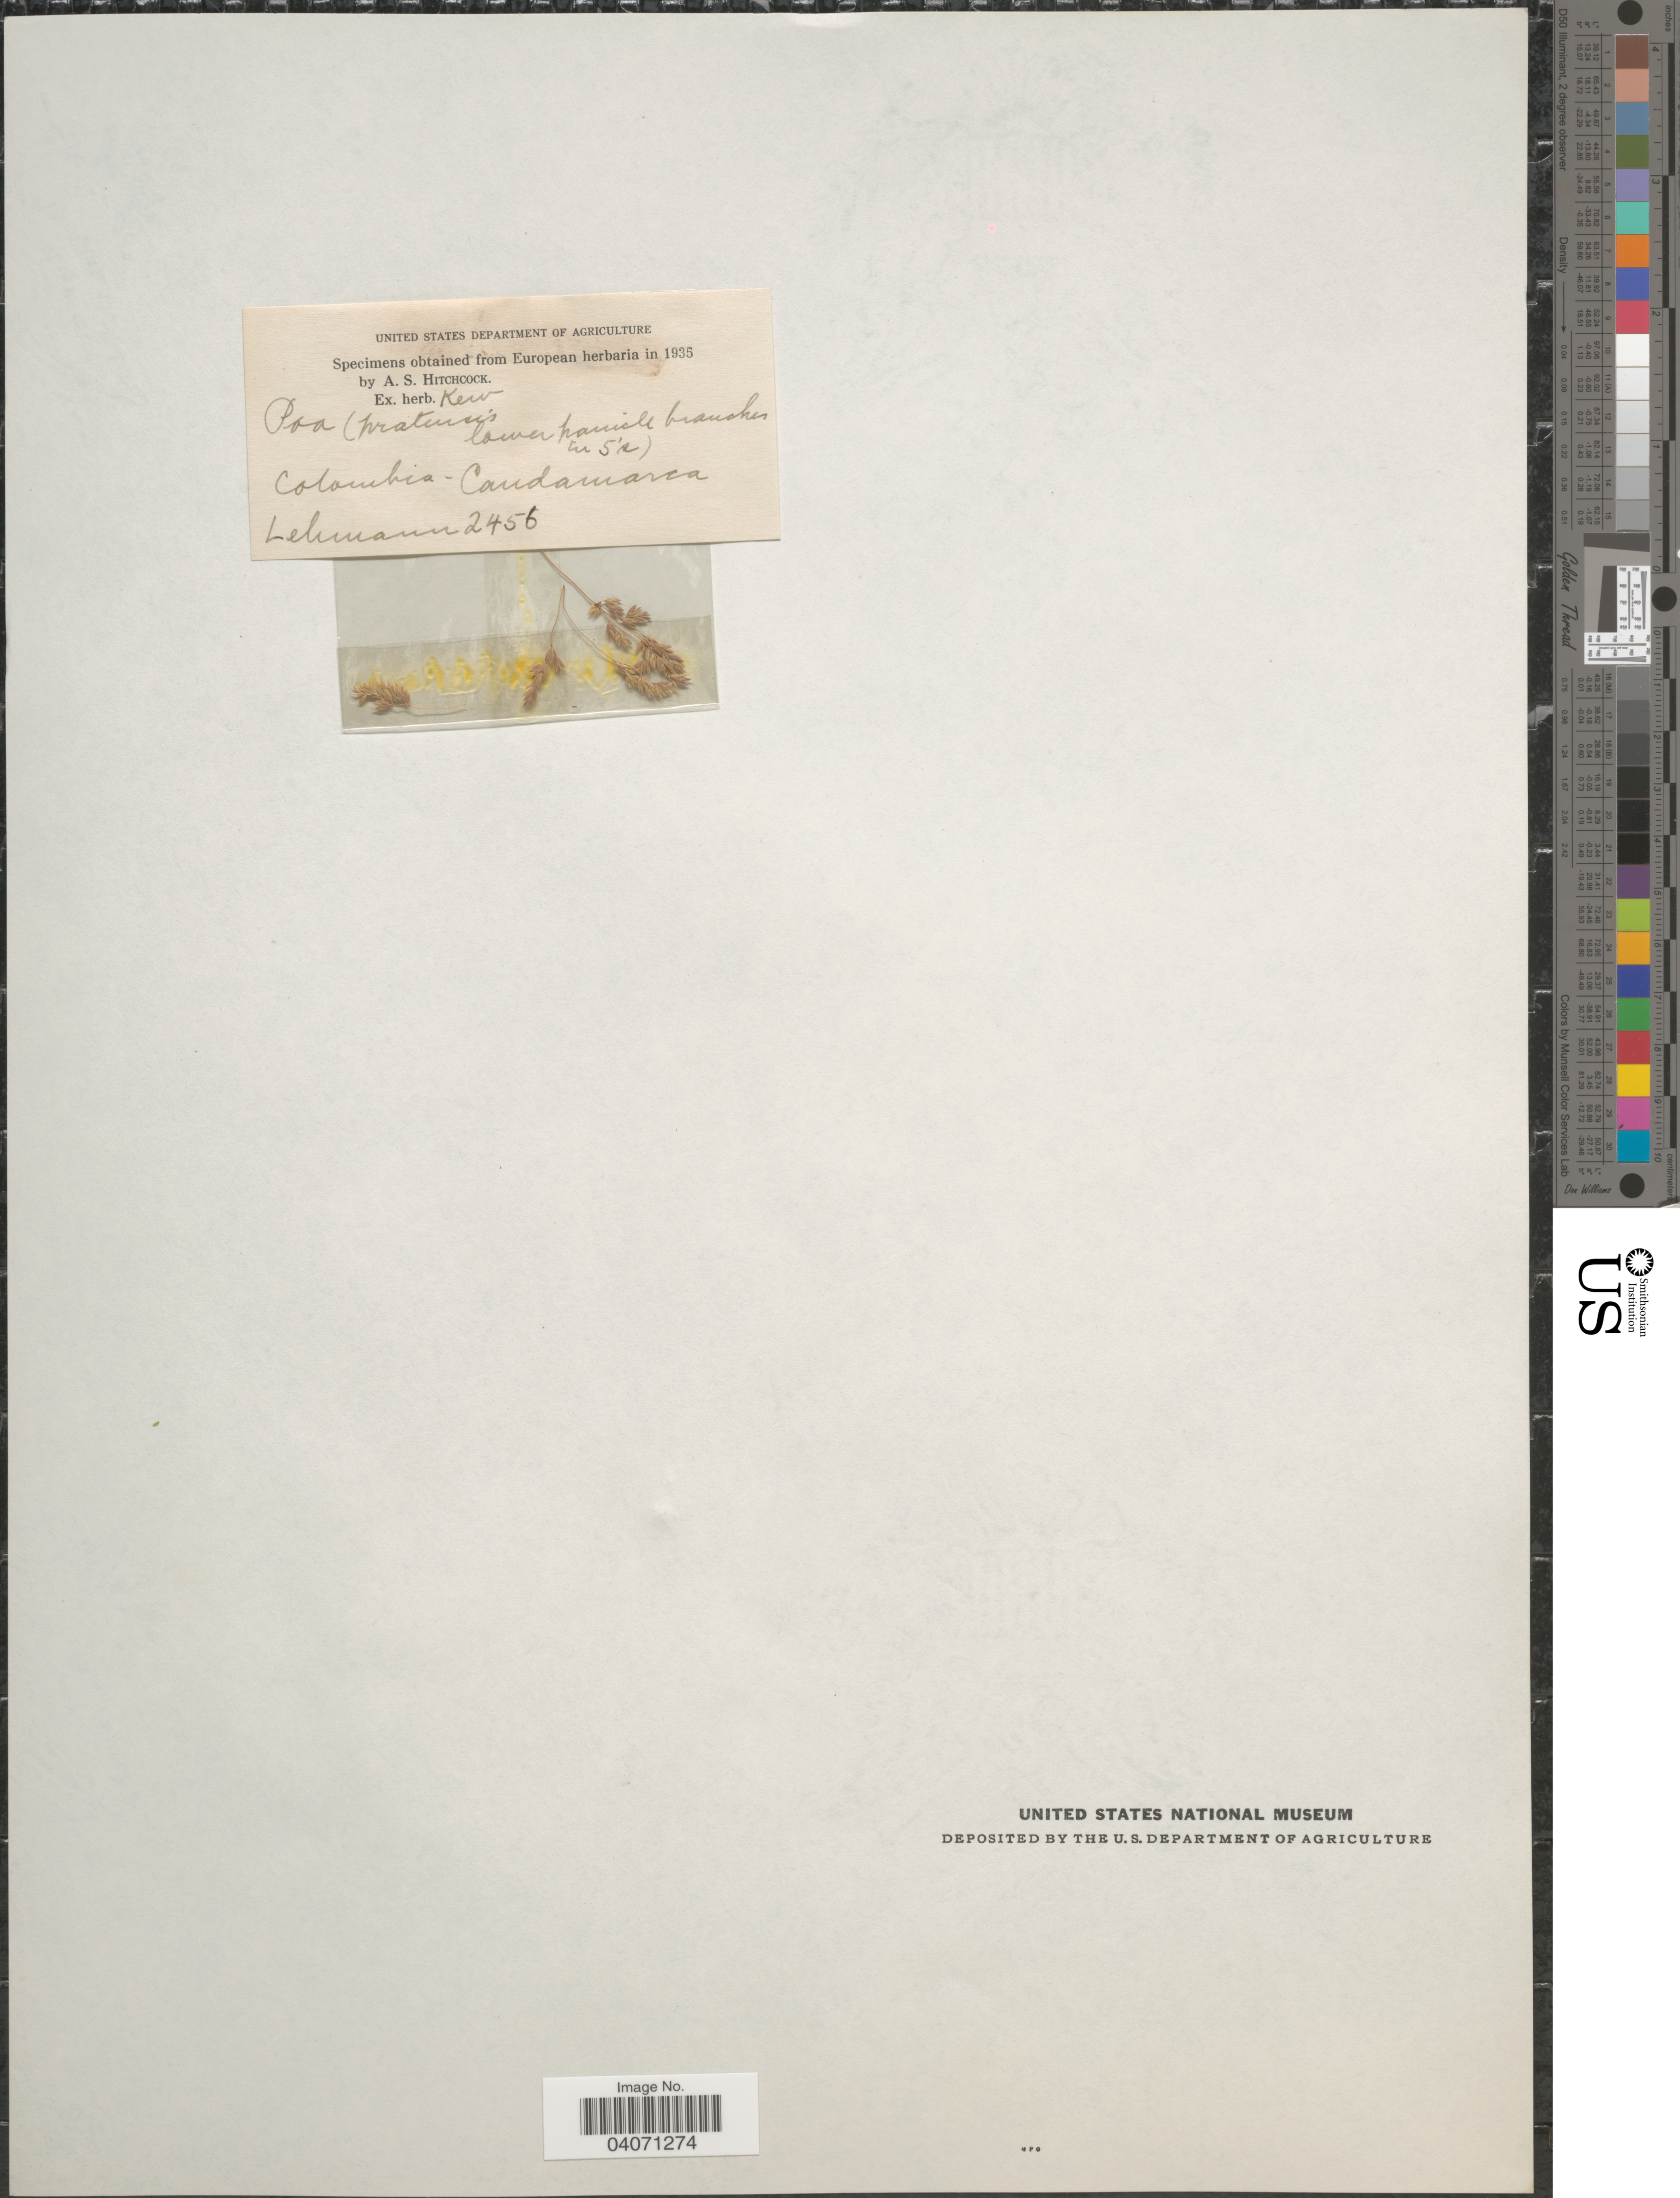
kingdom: Plantae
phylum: Tracheophyta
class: Liliopsida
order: Poales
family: Poaceae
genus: Poa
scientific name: Poa pratensis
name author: L.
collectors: -. Lehmann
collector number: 2456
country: Colombia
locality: Candamarca.